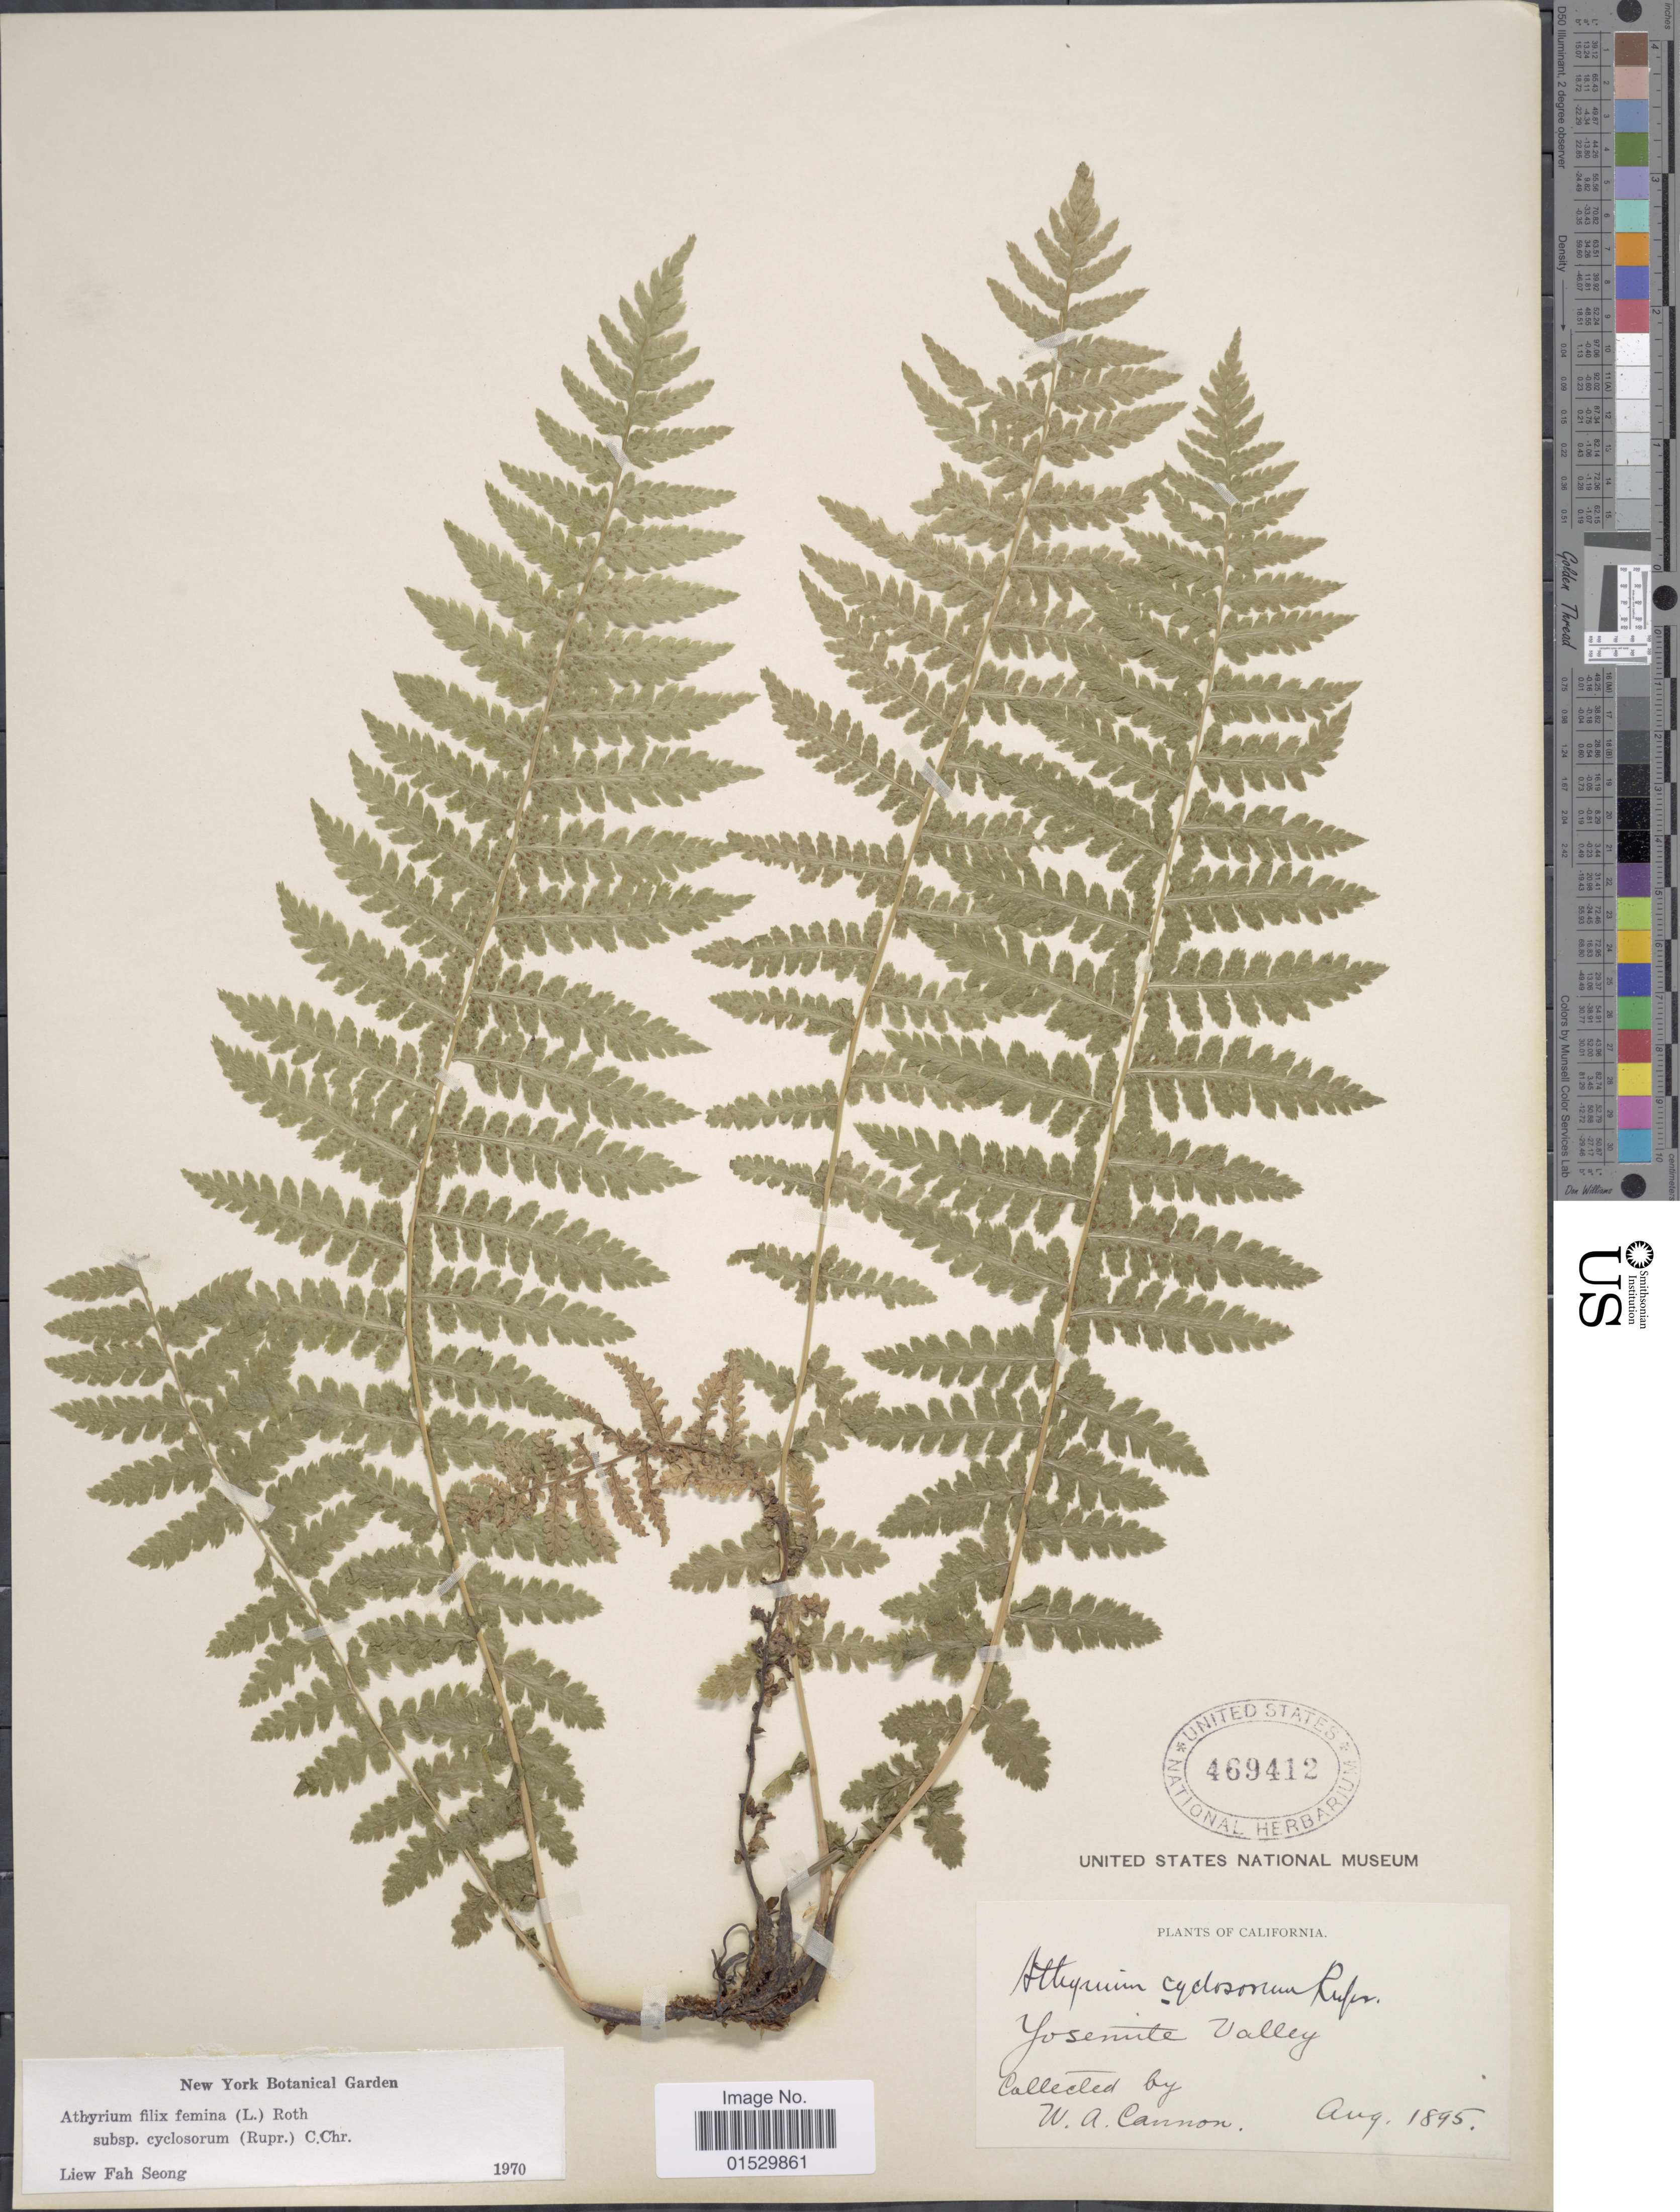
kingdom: Plantae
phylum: Tracheophyta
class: Polypodiopsida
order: Polypodiales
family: Athyriaceae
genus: Athyrium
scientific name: Athyrium filix-femina subsp. cyclosorum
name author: (Rupr.) C. Chr.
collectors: W. Cannon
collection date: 1895-08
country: United States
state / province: California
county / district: Mariposa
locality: Yosemite Valley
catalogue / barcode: US 469412